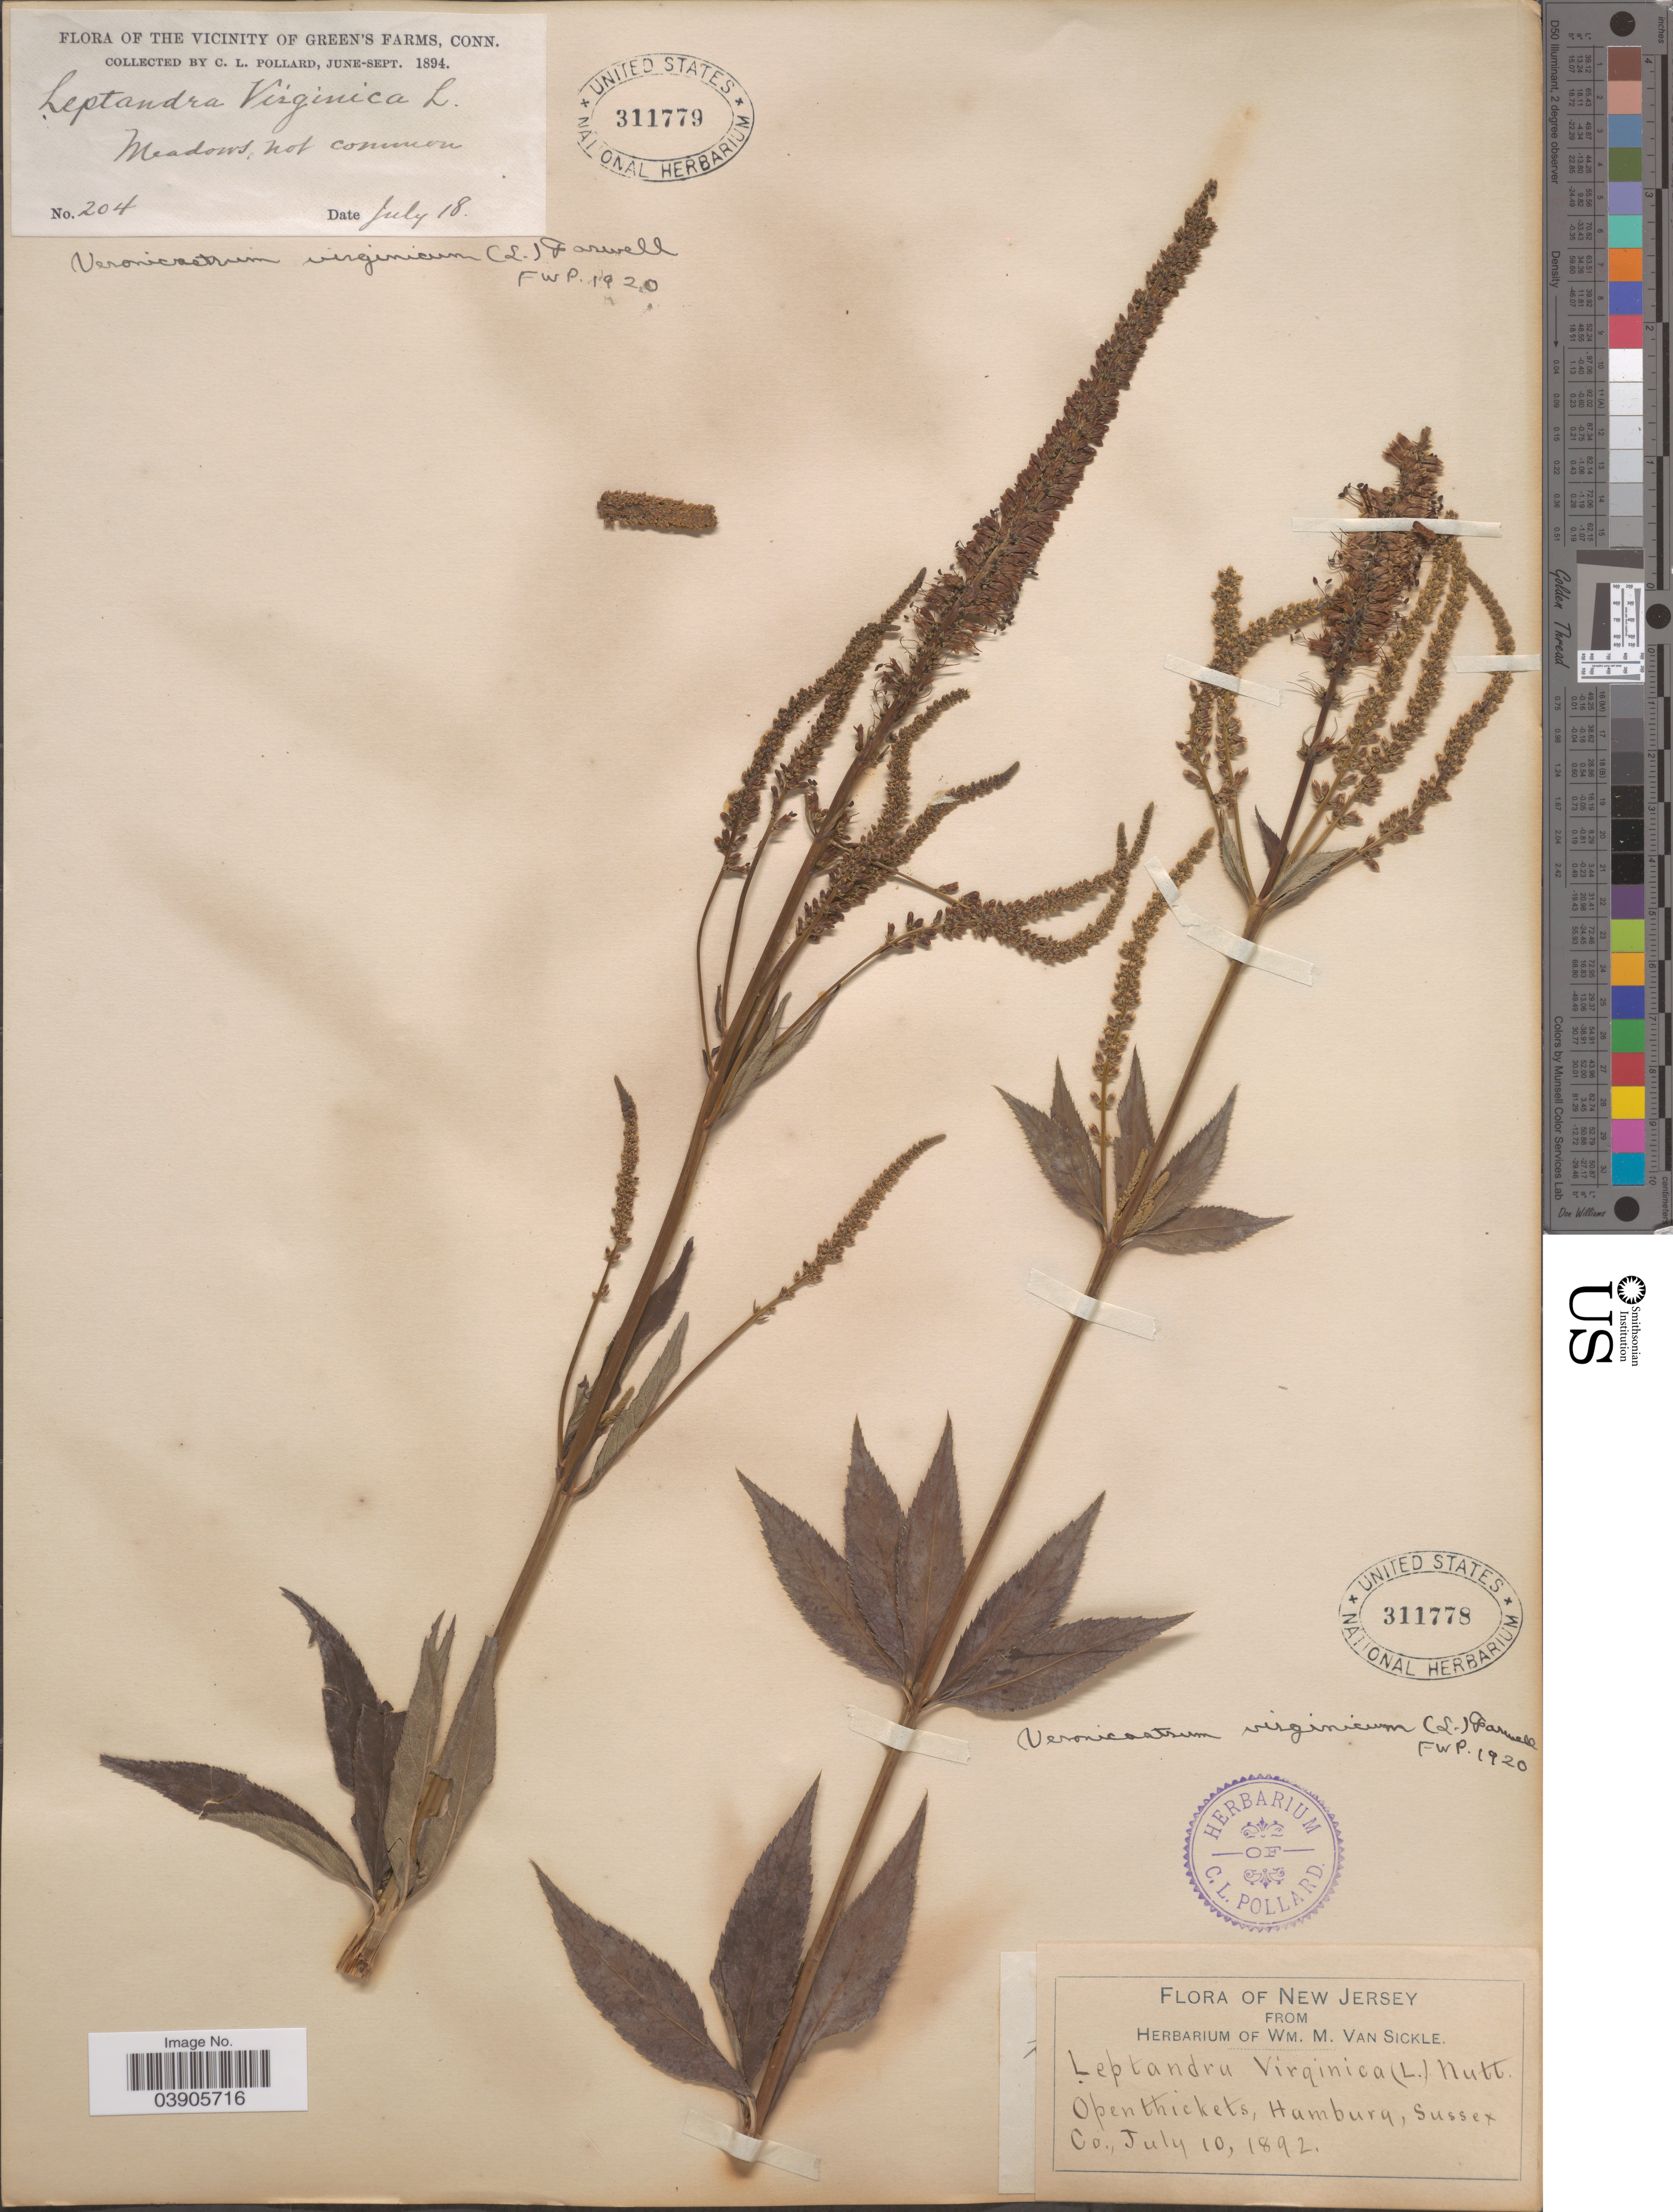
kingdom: Plantae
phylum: Tracheophyta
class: Magnoliopsida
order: Lamiales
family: Plantaginaceae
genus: Veronicastrum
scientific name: Veronicastrum virginicum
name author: (L.) Farw.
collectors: C. L. Pollard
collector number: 204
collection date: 1894-07-18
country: United States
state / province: Connecticut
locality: The Vicinity of Green's Farms. Meadows.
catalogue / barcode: US 311779